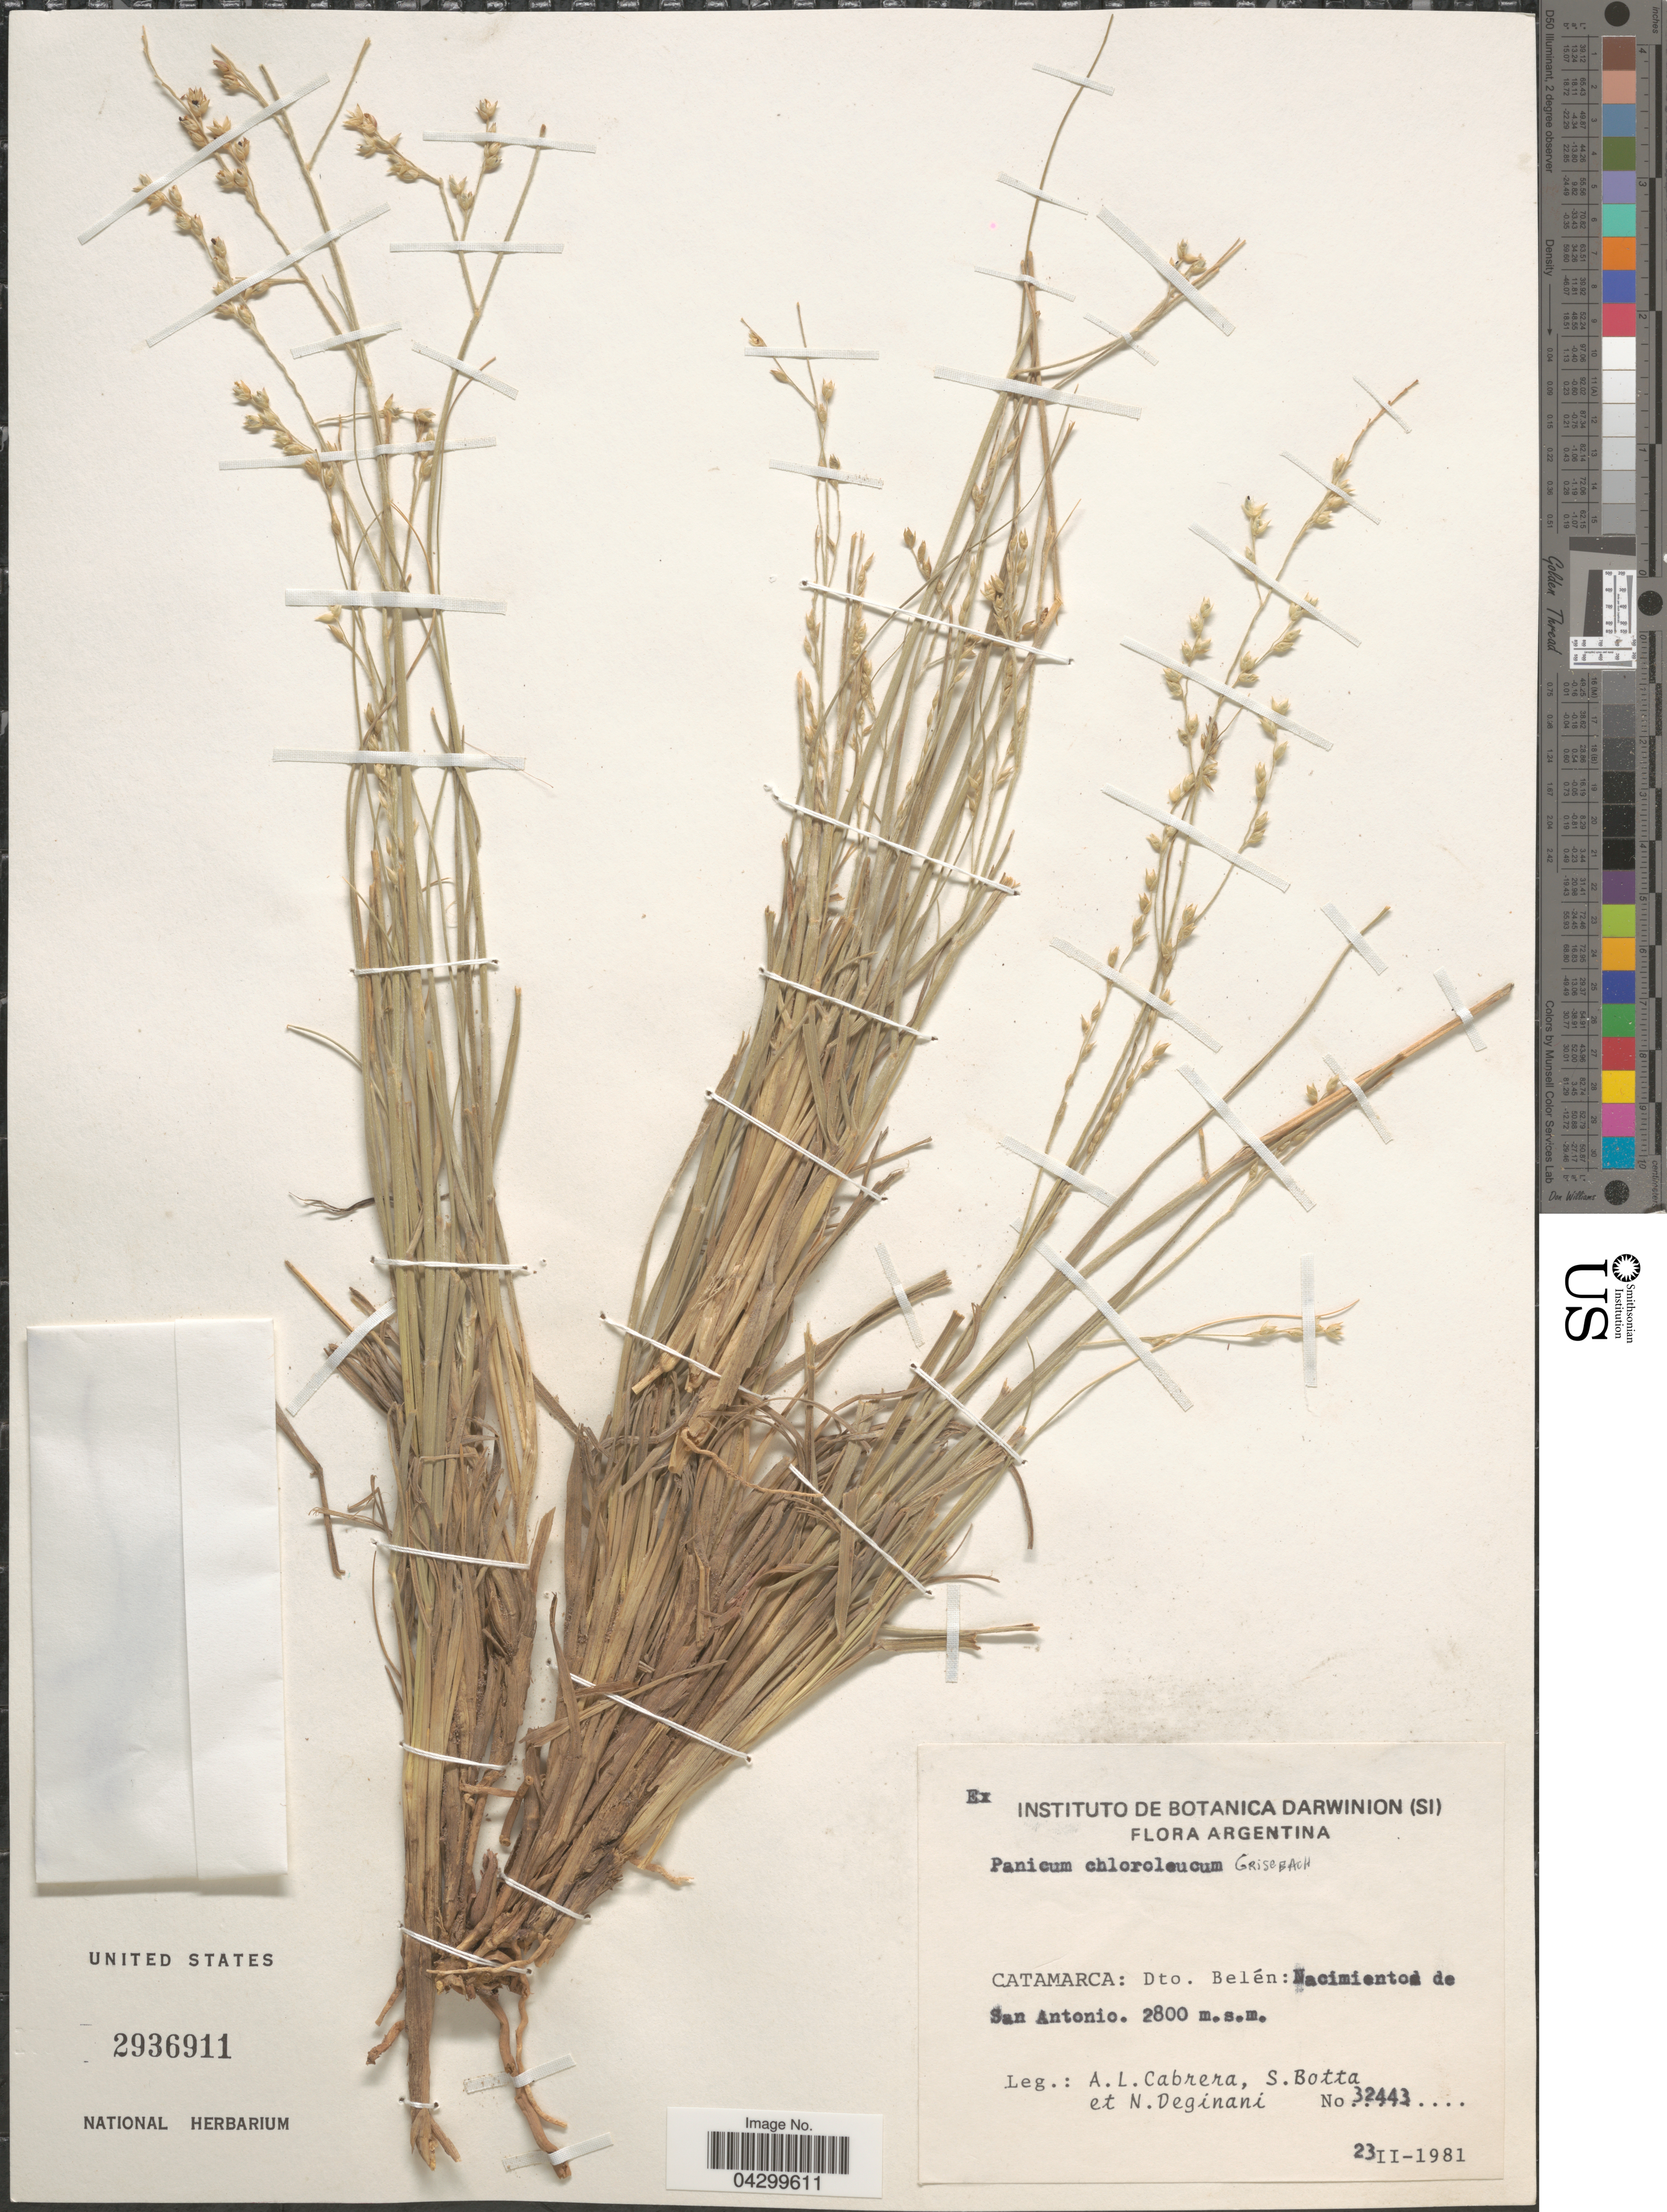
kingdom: Plantae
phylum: Tracheophyta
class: Liliopsida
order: Poales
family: Poaceae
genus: Panicum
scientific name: Panicum chloroleucum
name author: Griseb.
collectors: A. L. Cabrera, S. Botta & N. Deginani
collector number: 32443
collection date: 1981-02-23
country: Argentina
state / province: Catamarca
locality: Dto. Belén. Nacimientos de San Antonio.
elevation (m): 2800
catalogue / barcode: US 2936911